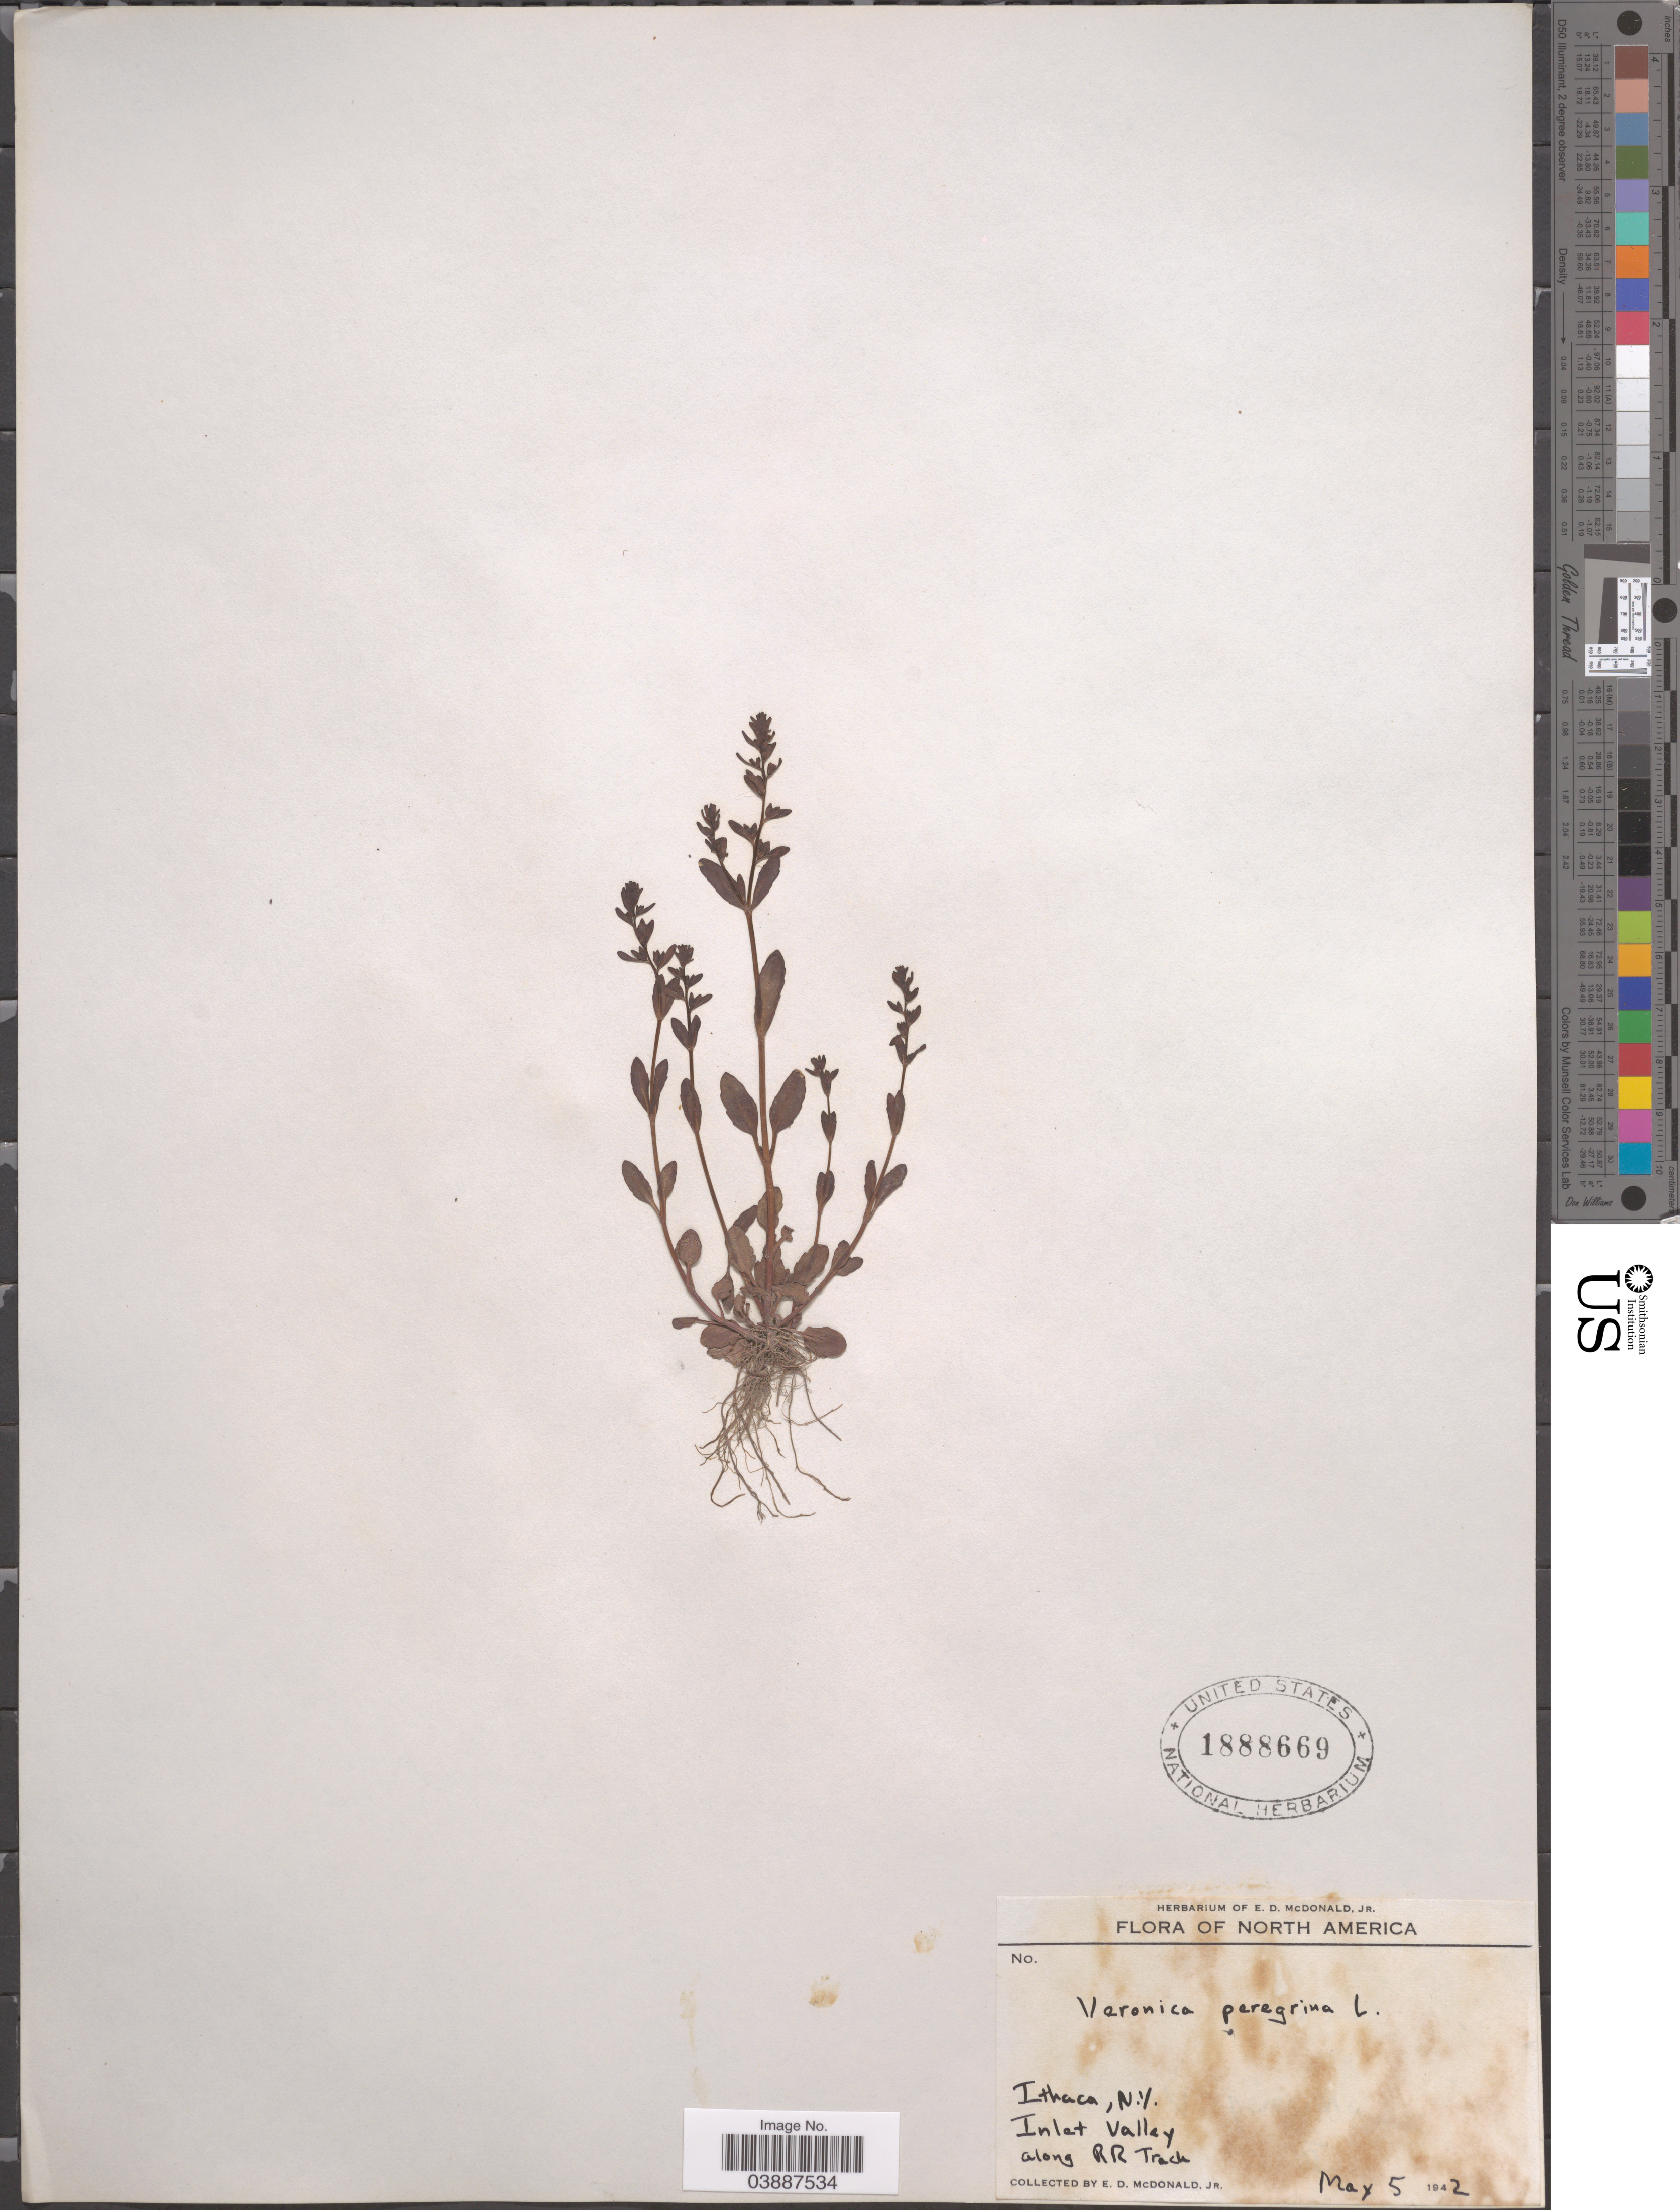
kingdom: Plantae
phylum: Tracheophyta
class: Magnoliopsida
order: Lamiales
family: Plantaginaceae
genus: Veronica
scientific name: Veronica peregrina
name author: L.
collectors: E. D. McDonald Jr.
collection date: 1942-05-05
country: United States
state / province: New York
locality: Ithaca, N.Y. Inlet Valley along R R Track.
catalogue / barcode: US 1888669